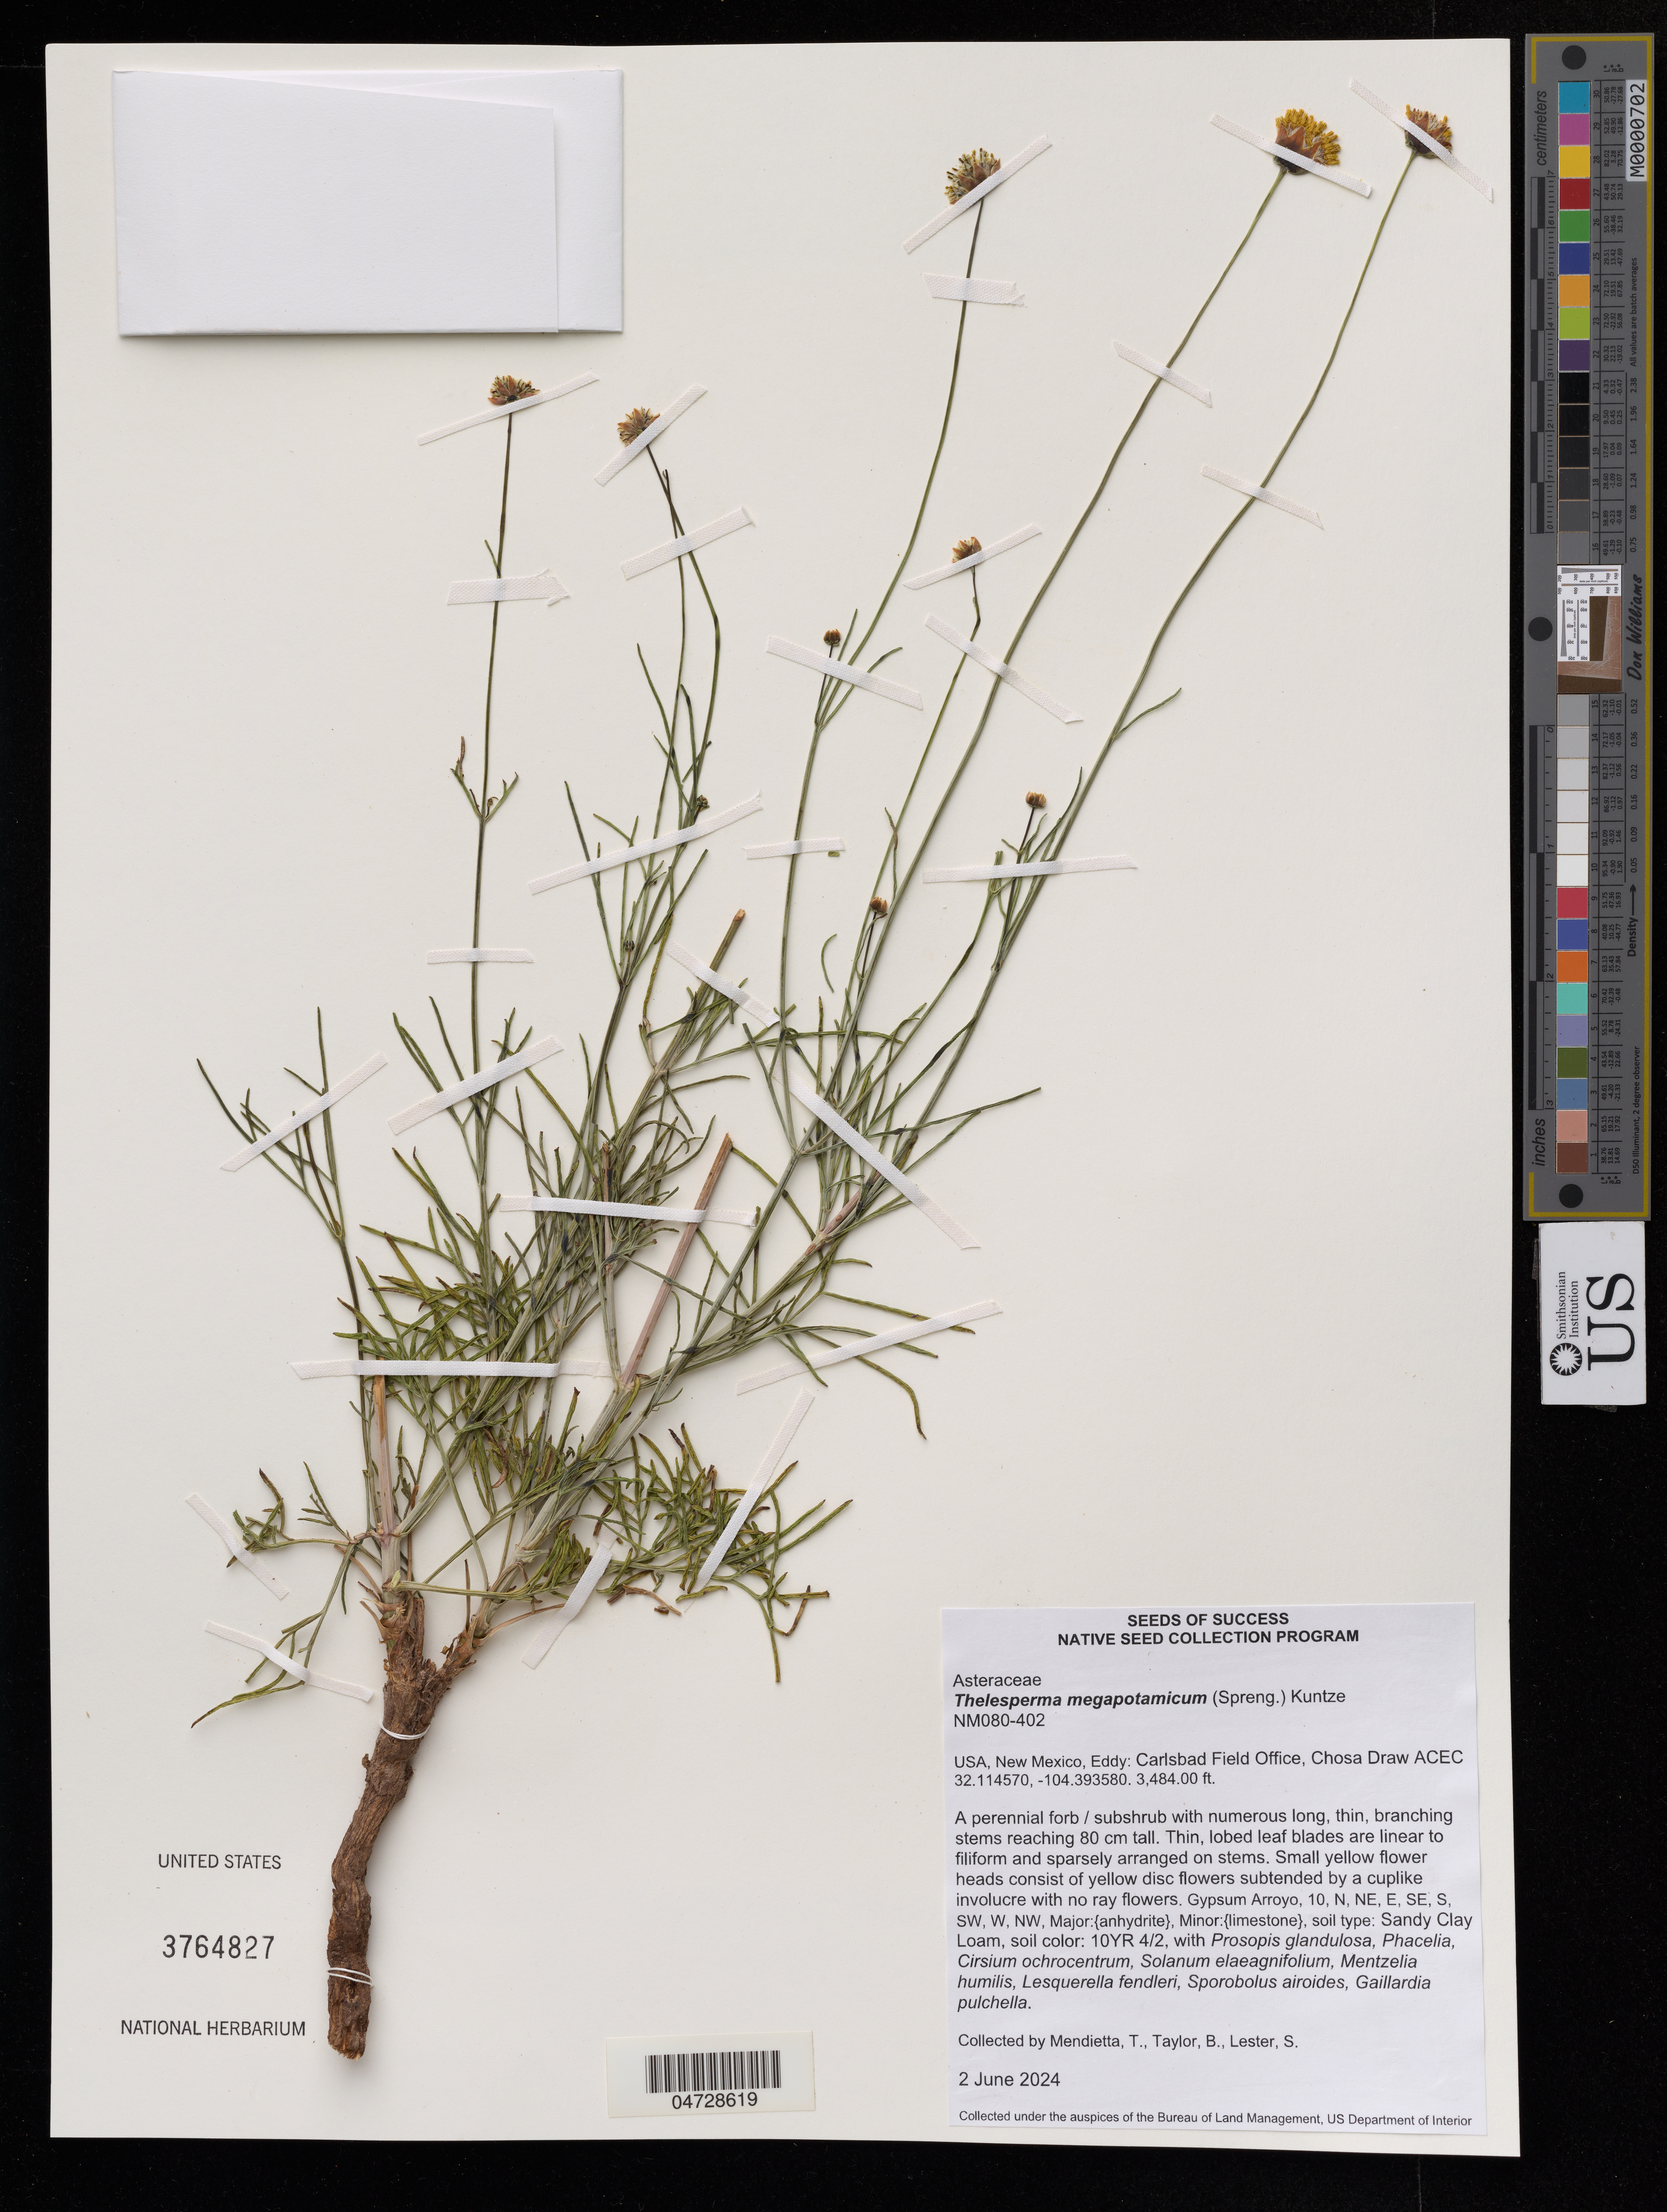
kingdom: Plantae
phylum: Tracheophyta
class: Magnoliopsida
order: Asterales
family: Asteraceae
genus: Thelesperma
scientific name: Thelesperma megapotamicum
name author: (Spreng.) Herter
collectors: T. Mendietta & B. Taylor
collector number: NM080-402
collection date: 2024-06-02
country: United States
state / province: New Mexico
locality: Eddy: Carlsbad Field Office, Chosa Draw ACEC.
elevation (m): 1062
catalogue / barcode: US 3764827